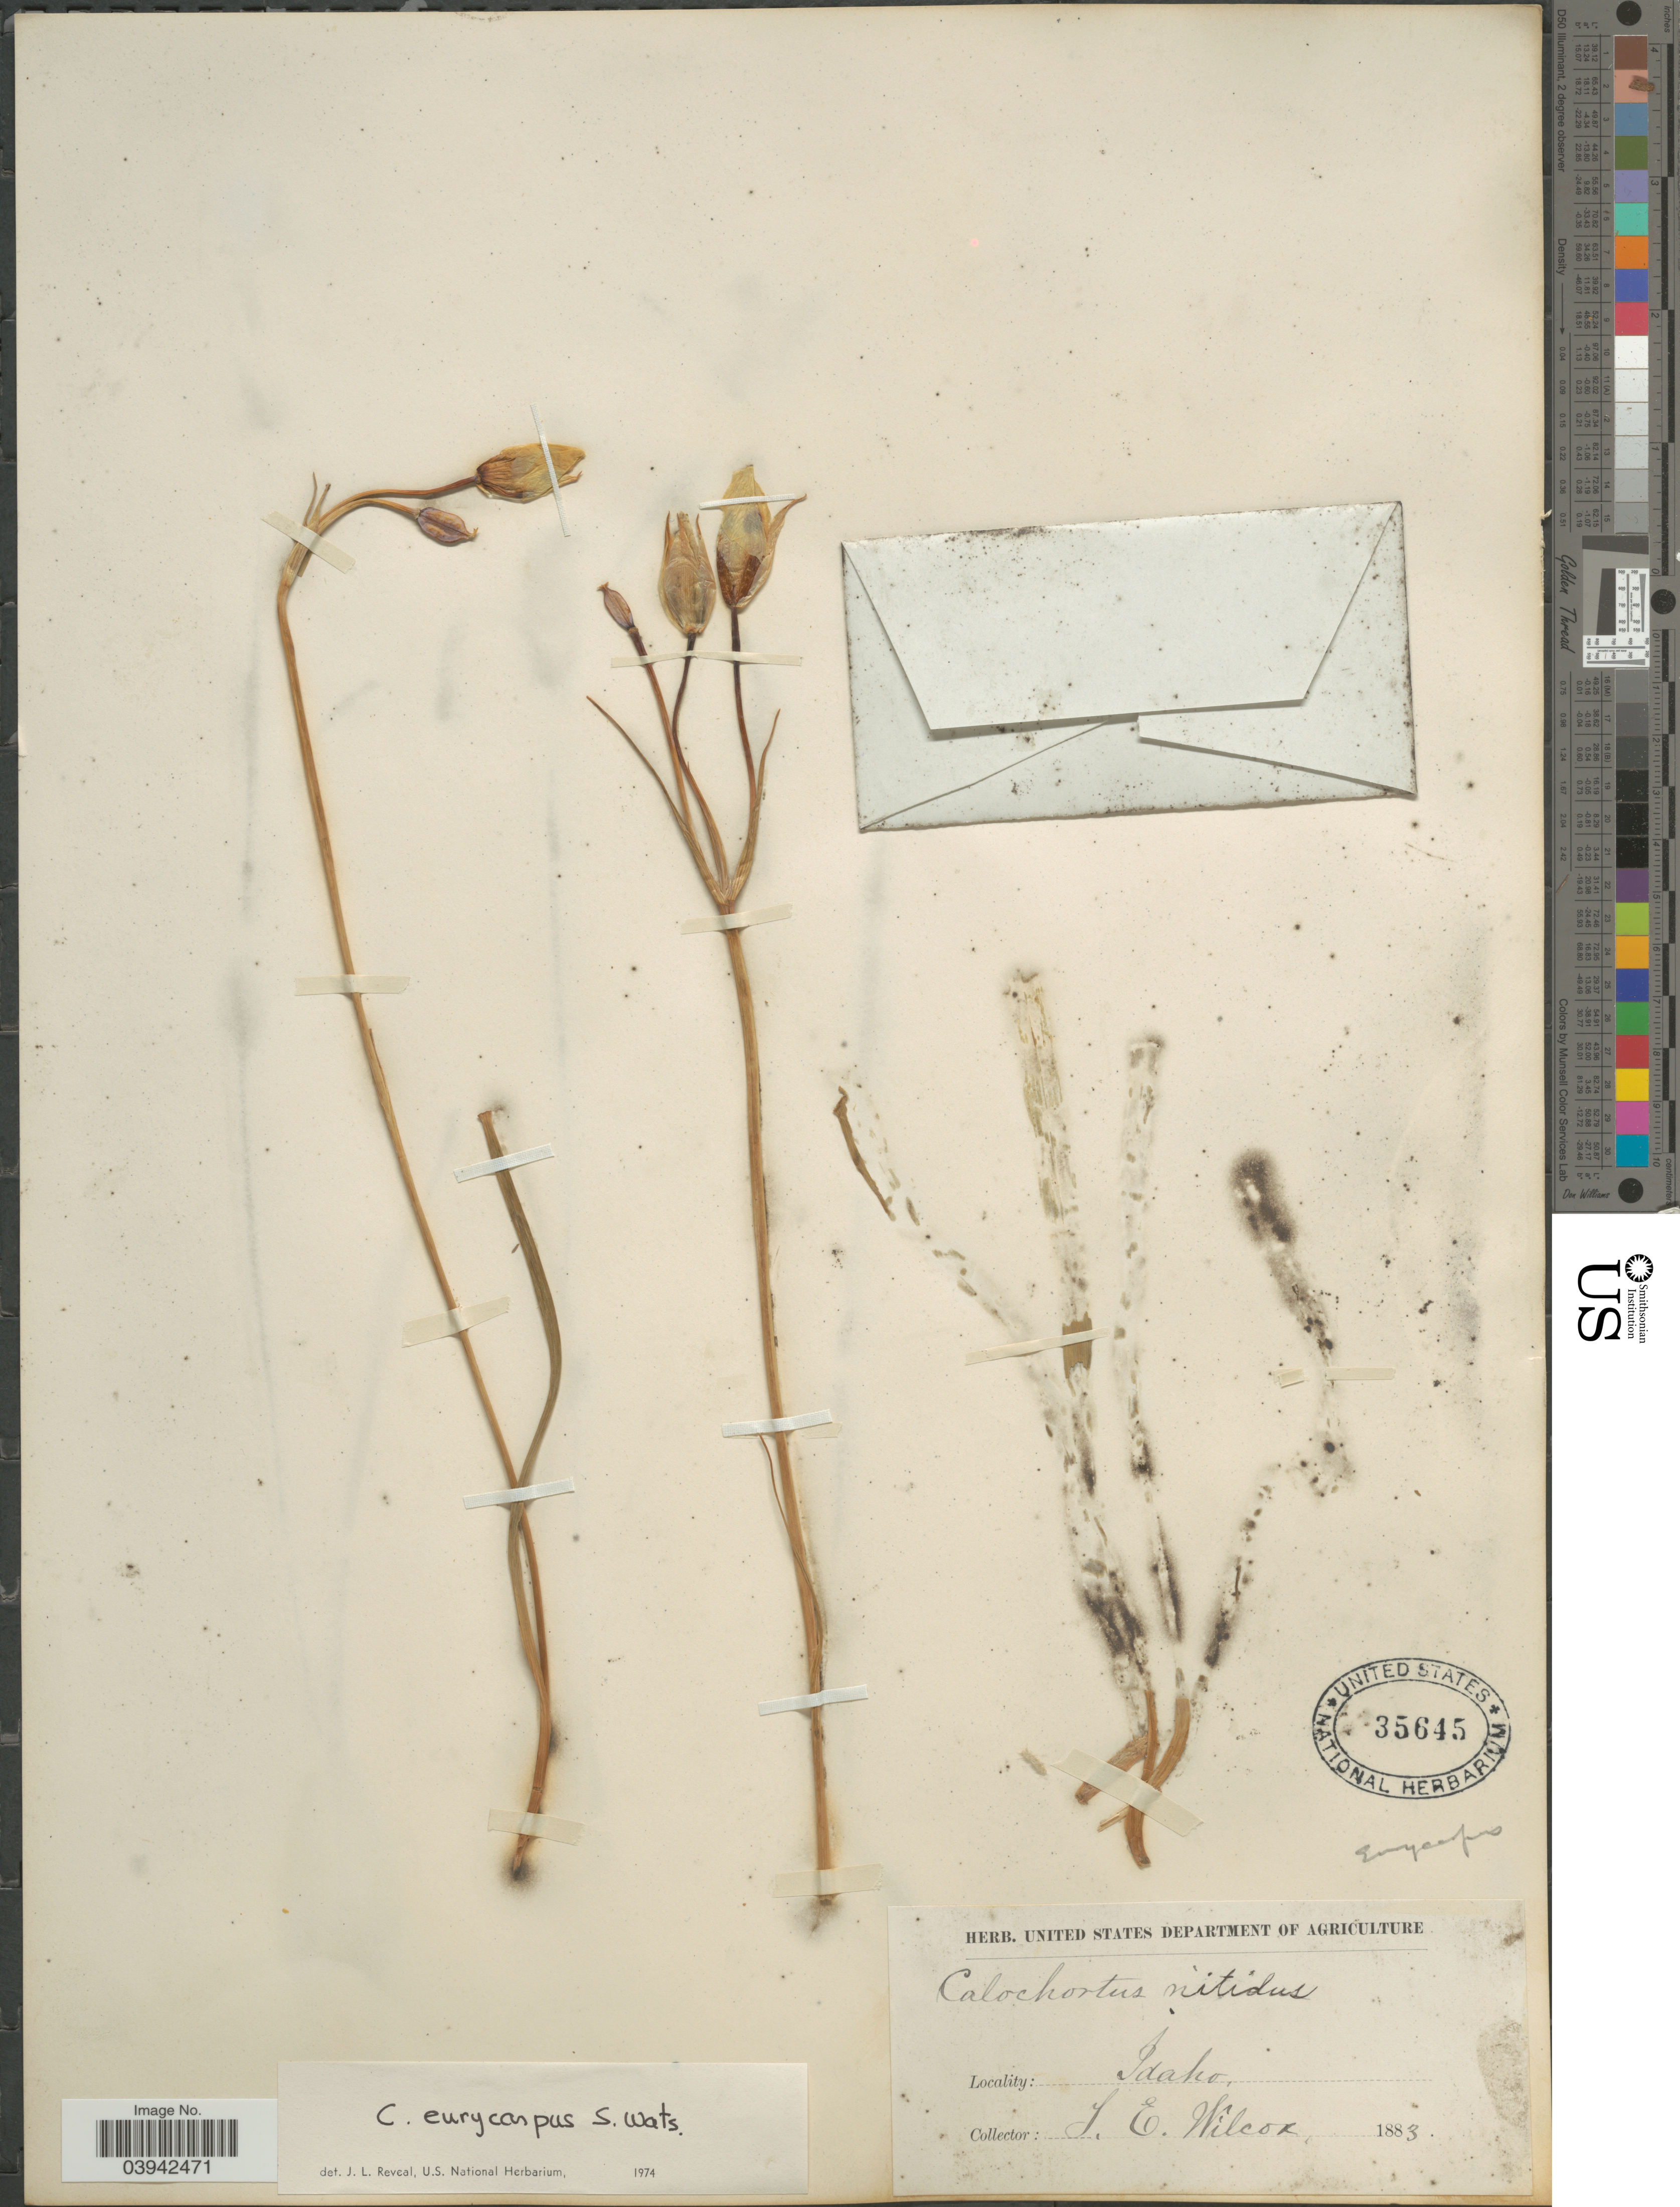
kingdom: Plantae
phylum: Tracheophyta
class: Liliopsida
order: Liliales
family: Liliaceae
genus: Calochortus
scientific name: Calochortus eurycarpus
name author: S. Watson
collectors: T. E. Wilcox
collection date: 1883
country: United States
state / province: Idaho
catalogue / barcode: US 35645